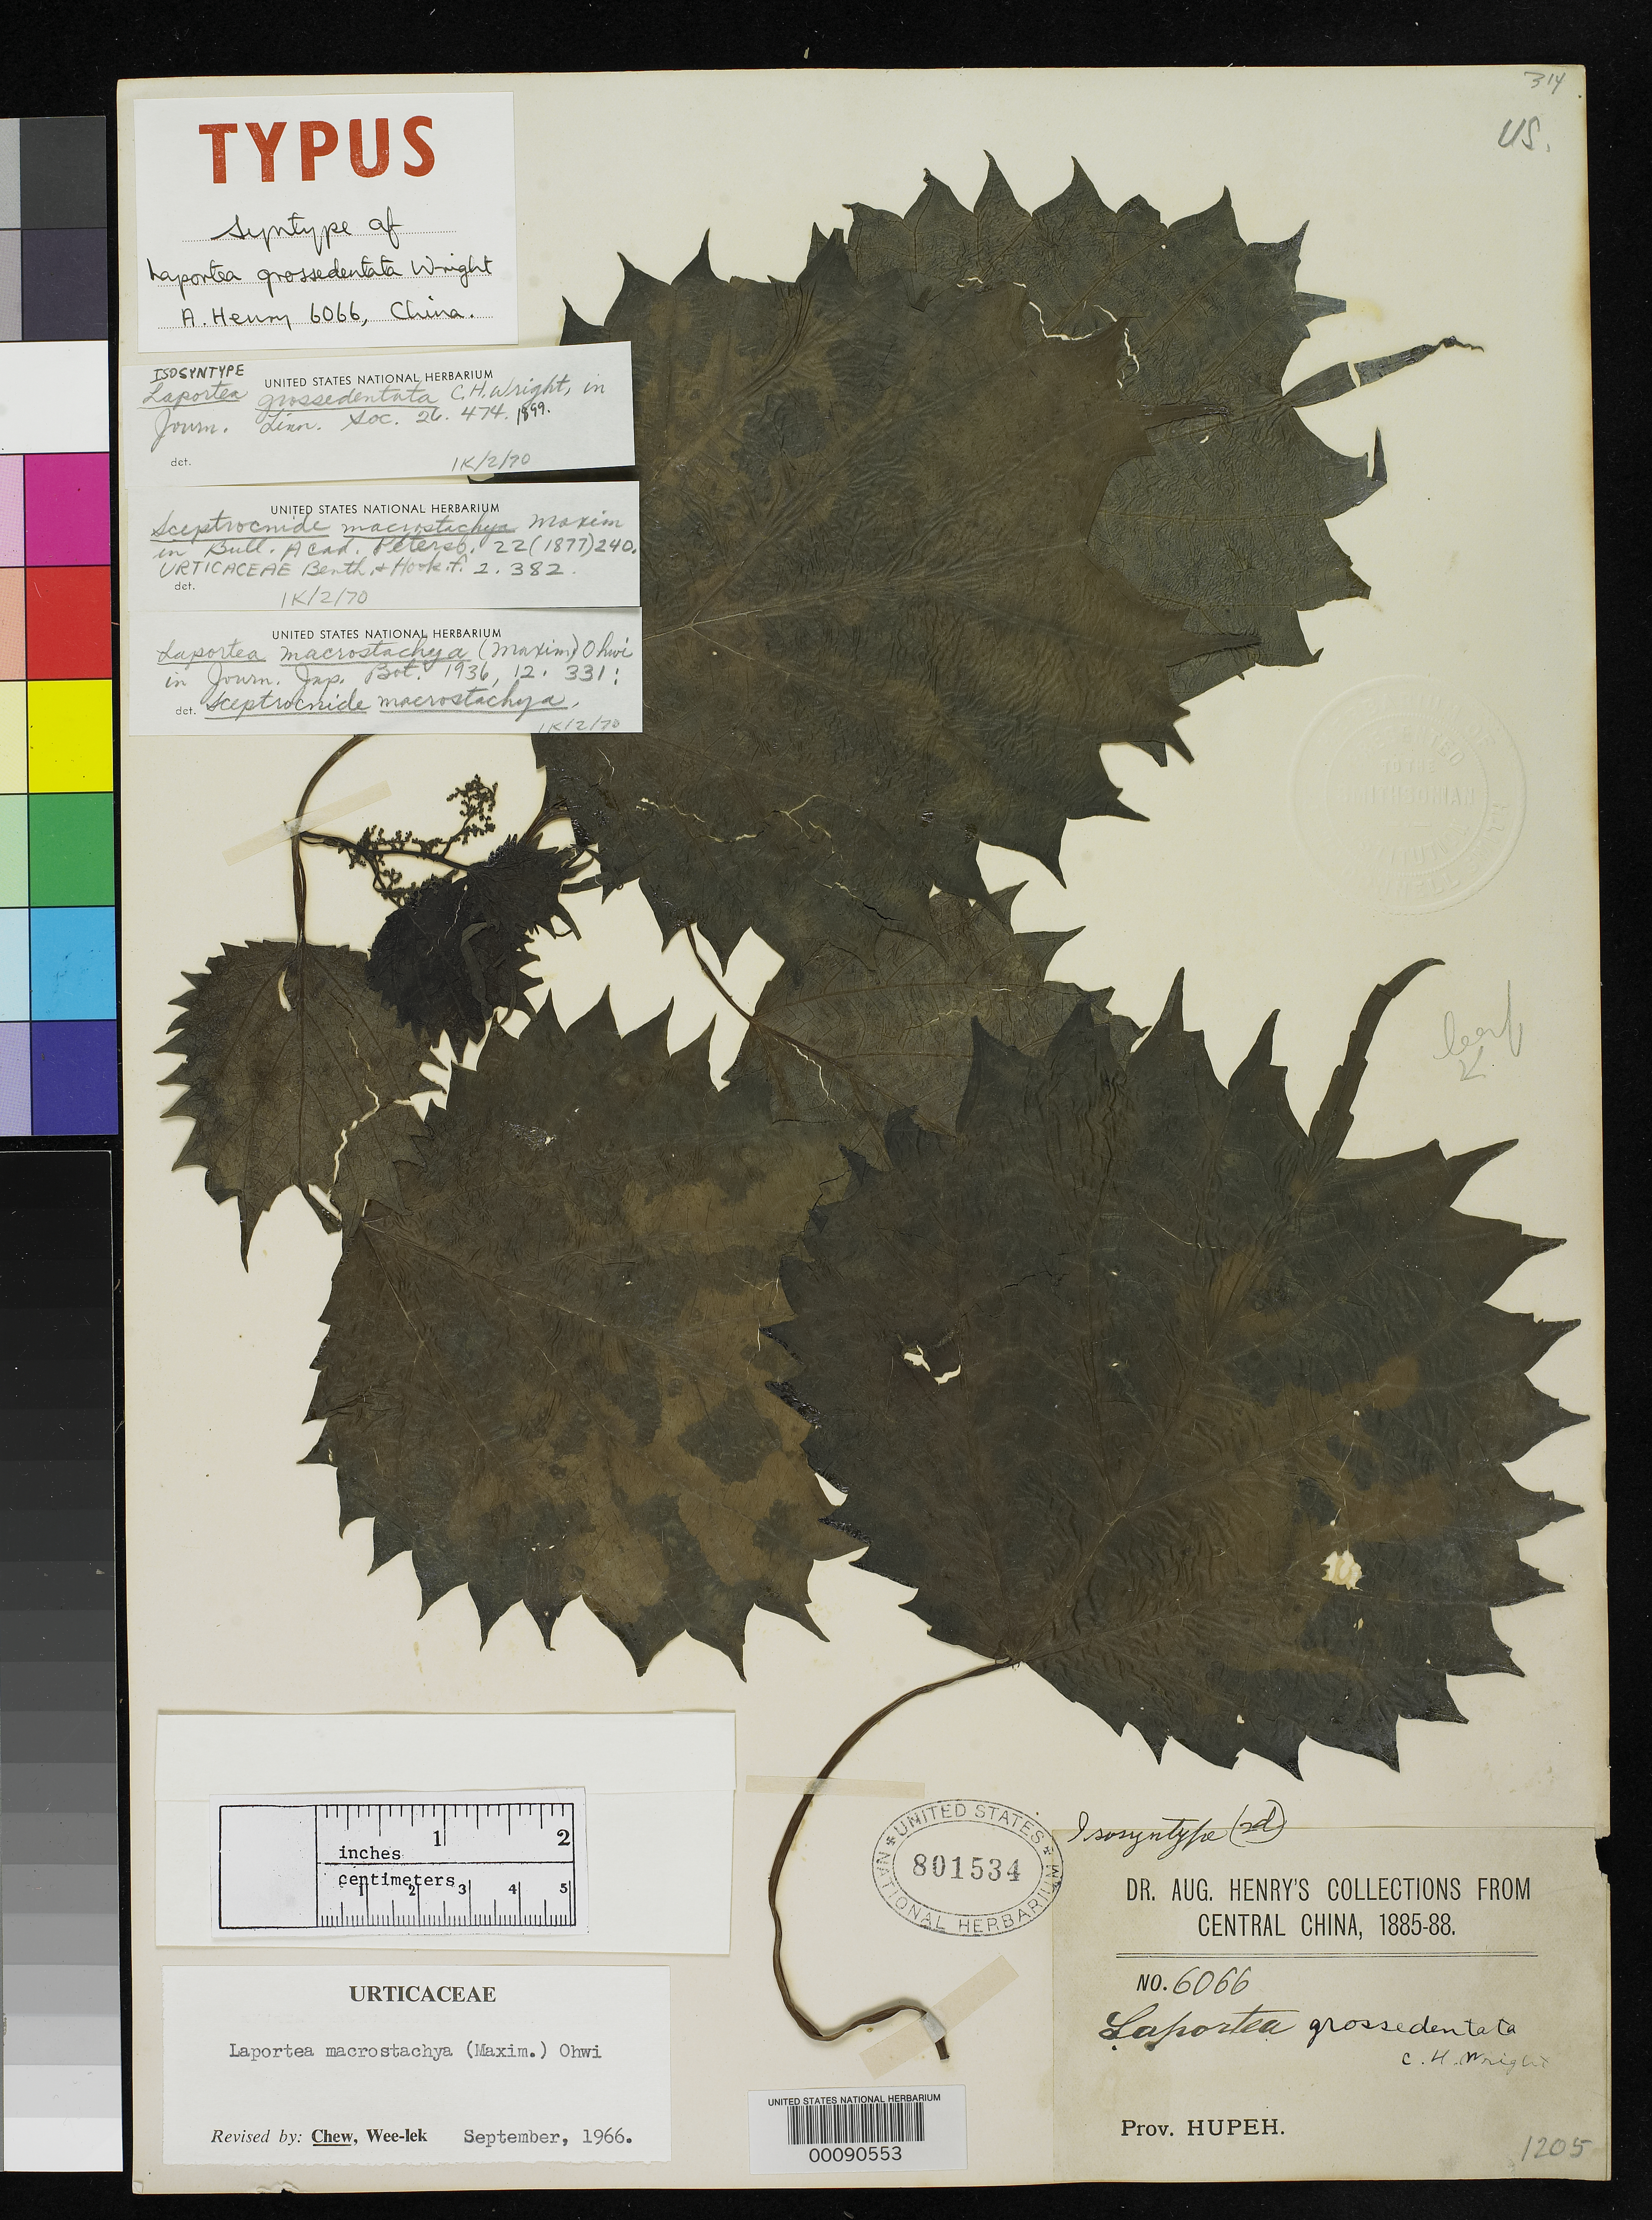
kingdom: Plantae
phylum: Tracheophyta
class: Magnoliopsida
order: Rosales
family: Urticaceae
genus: Laportea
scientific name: Laportea grossedentata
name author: C.H. Wright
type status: Isosyntype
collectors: A. Henry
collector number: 6066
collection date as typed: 1885-88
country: China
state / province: Hubei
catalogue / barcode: US 801534